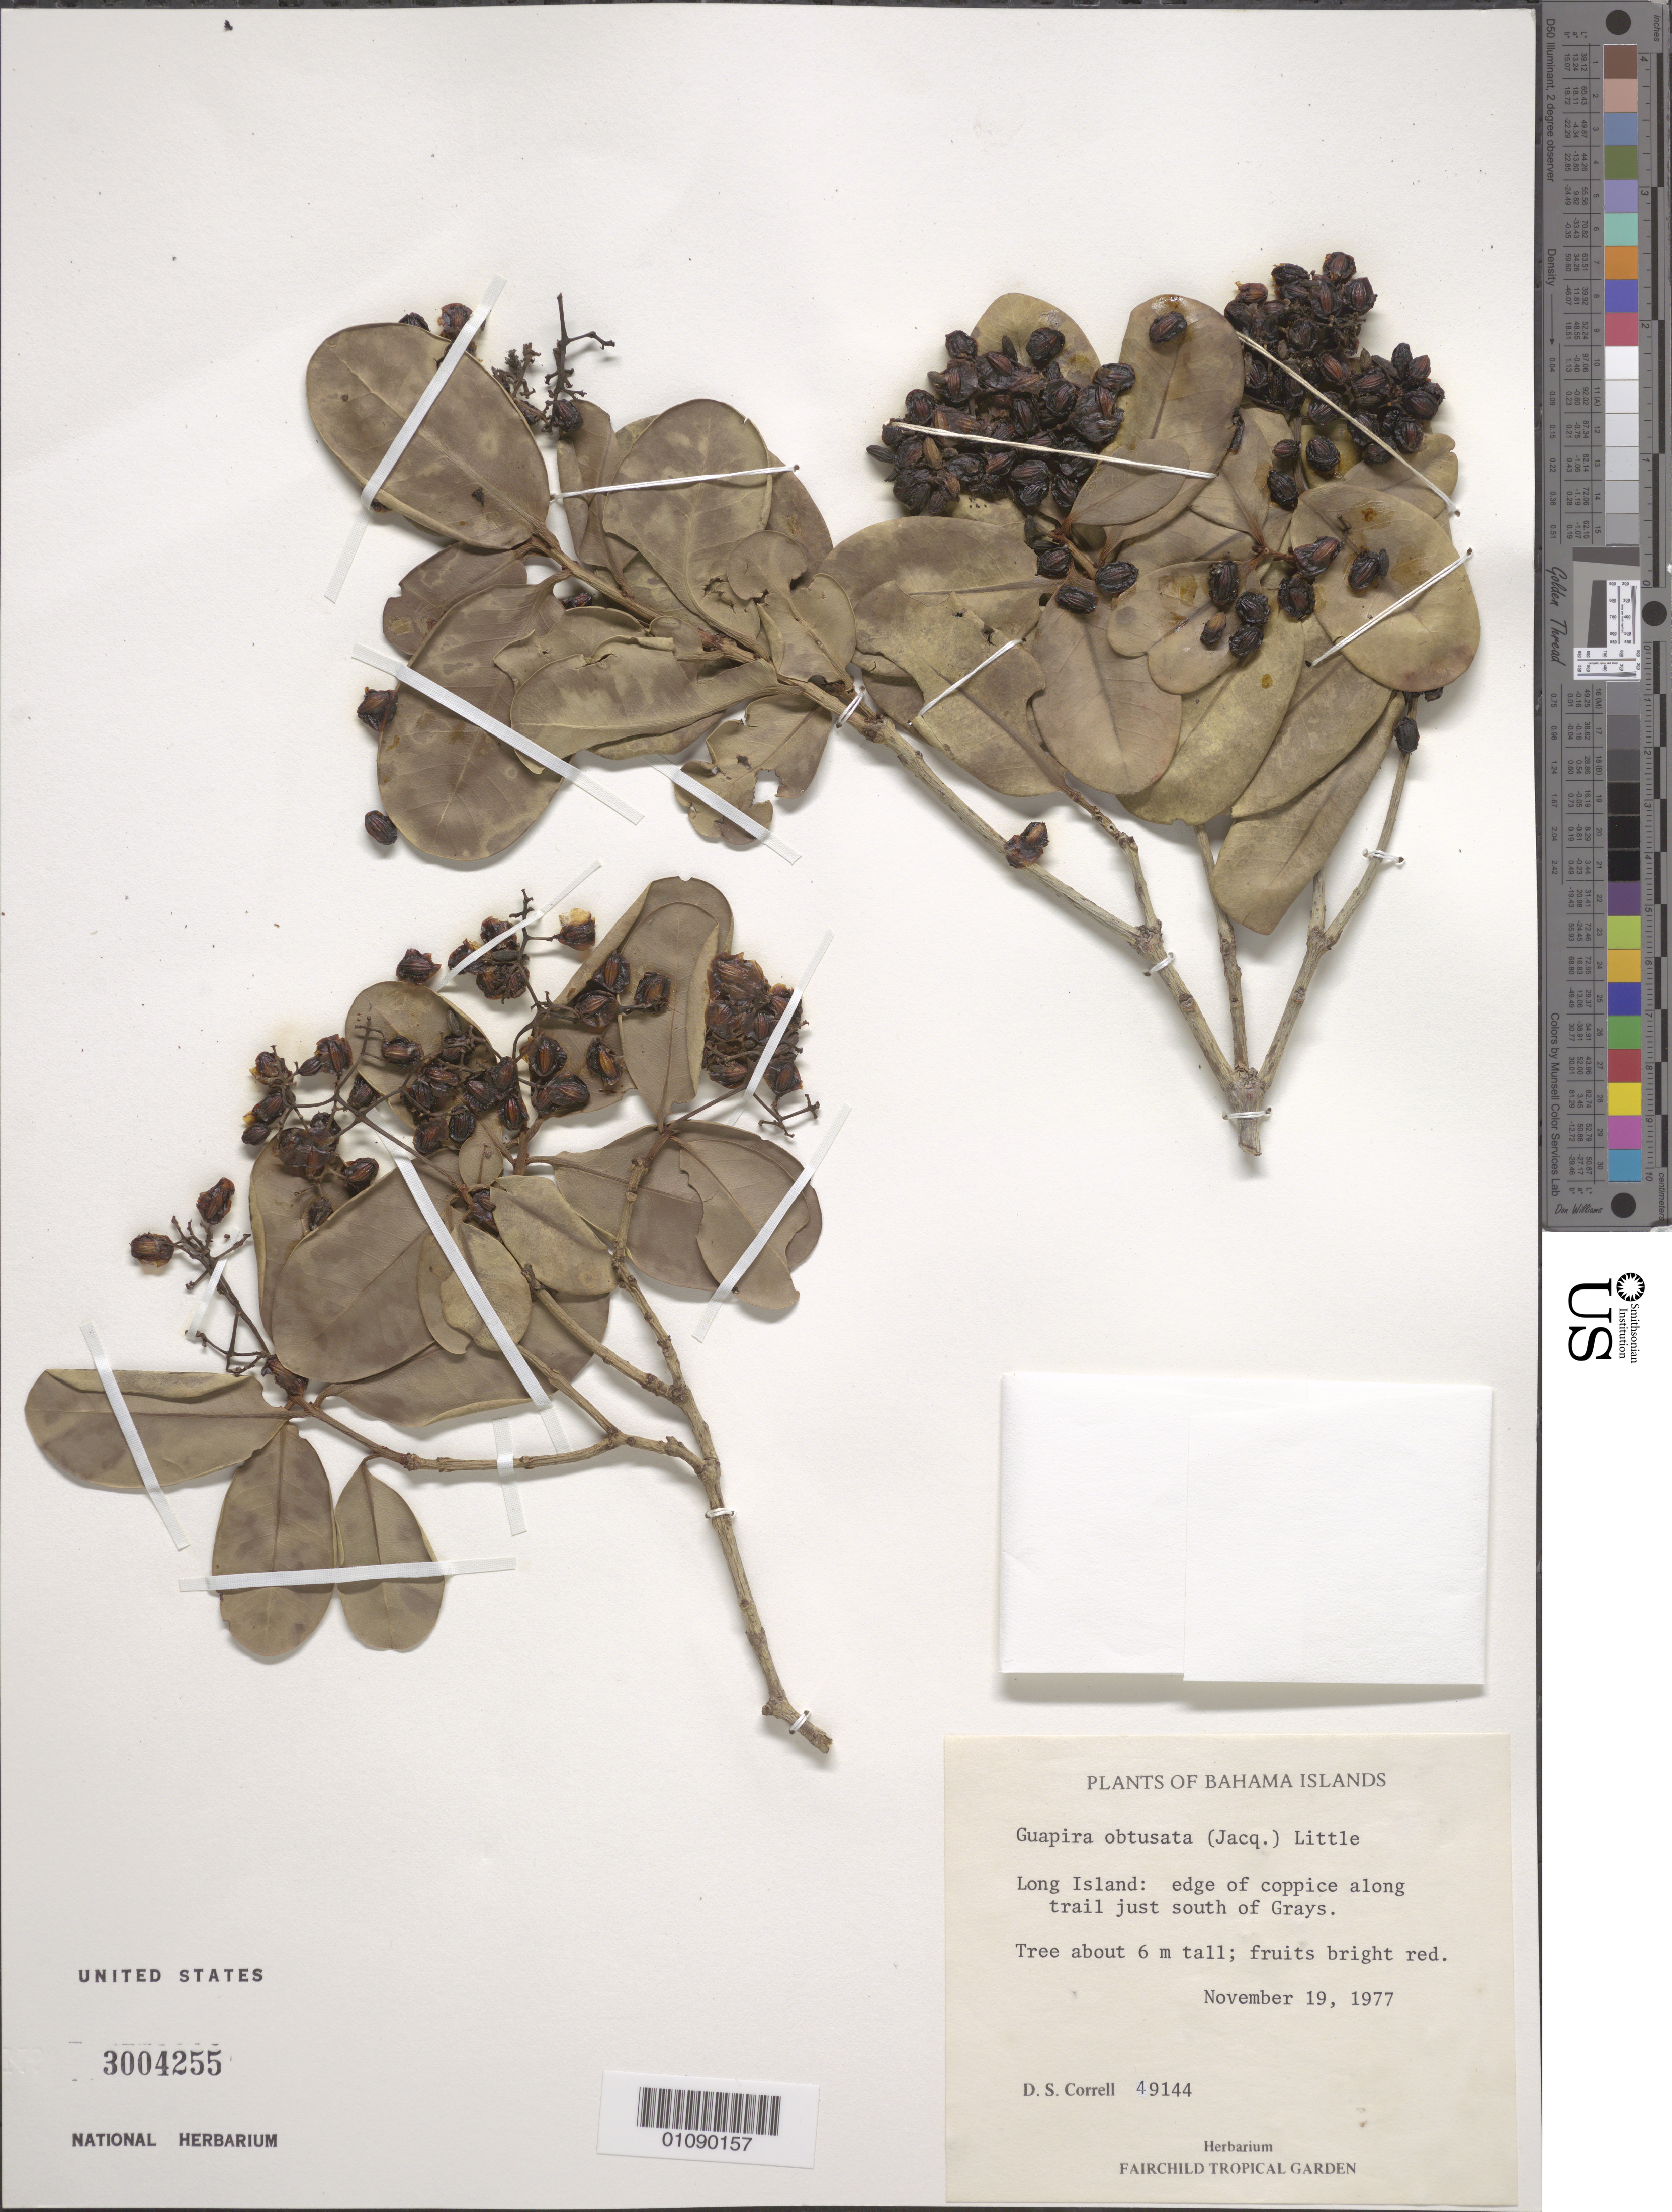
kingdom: Plantae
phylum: Tracheophyta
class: Magnoliopsida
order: Caryophyllales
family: Nyctaginaceae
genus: Guapira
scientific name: Guapira obtusata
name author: (Jacq.) Little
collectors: D. S. Correll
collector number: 49144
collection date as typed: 19 Nov 1977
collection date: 1977-11-19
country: Bahamas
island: Long I.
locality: Long Island: Trail just S of Grays.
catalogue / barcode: US 3004255